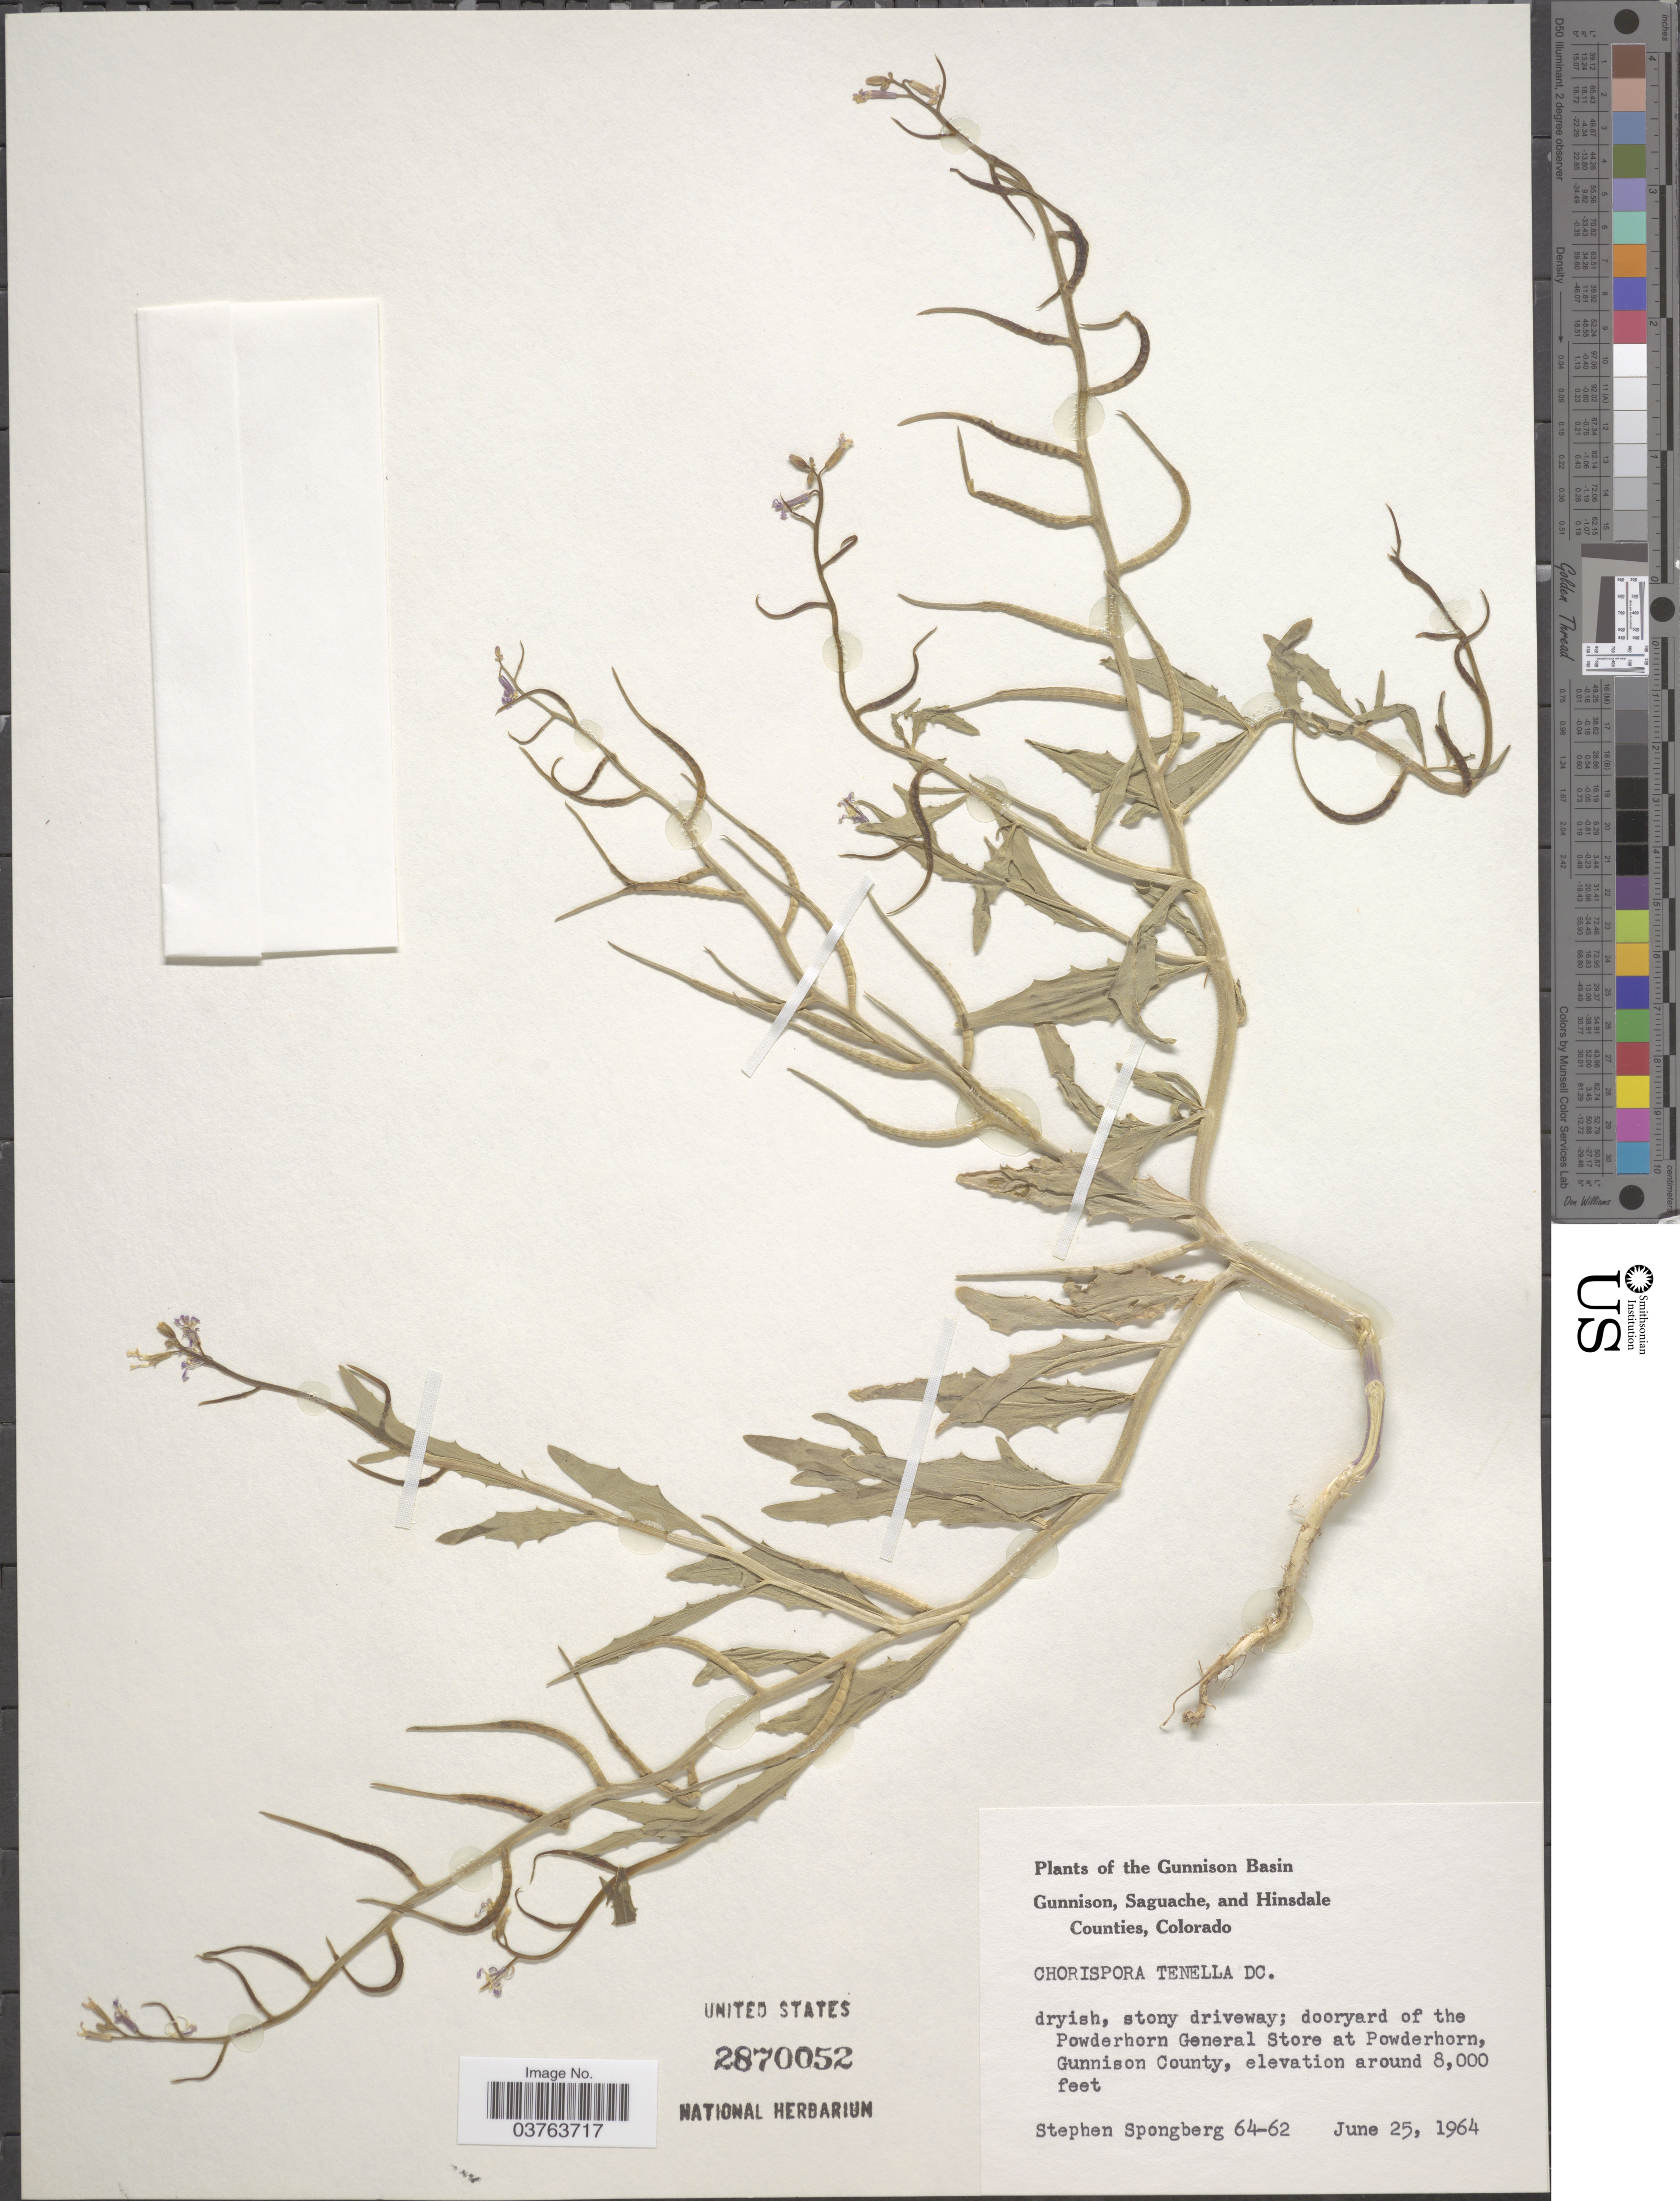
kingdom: Plantae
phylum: Tracheophyta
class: Magnoliopsida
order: Brassicales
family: Brassicaceae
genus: Chorispora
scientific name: Chorispora tenella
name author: DC.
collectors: S. A.Spongberg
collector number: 64-62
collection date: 1964-06-25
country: United States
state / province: Colorado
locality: The Gunnison Basin. Dooryard of the Powderhorn General Store at Powderhorn, Gunnison County.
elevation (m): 2438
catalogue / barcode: US 2870052